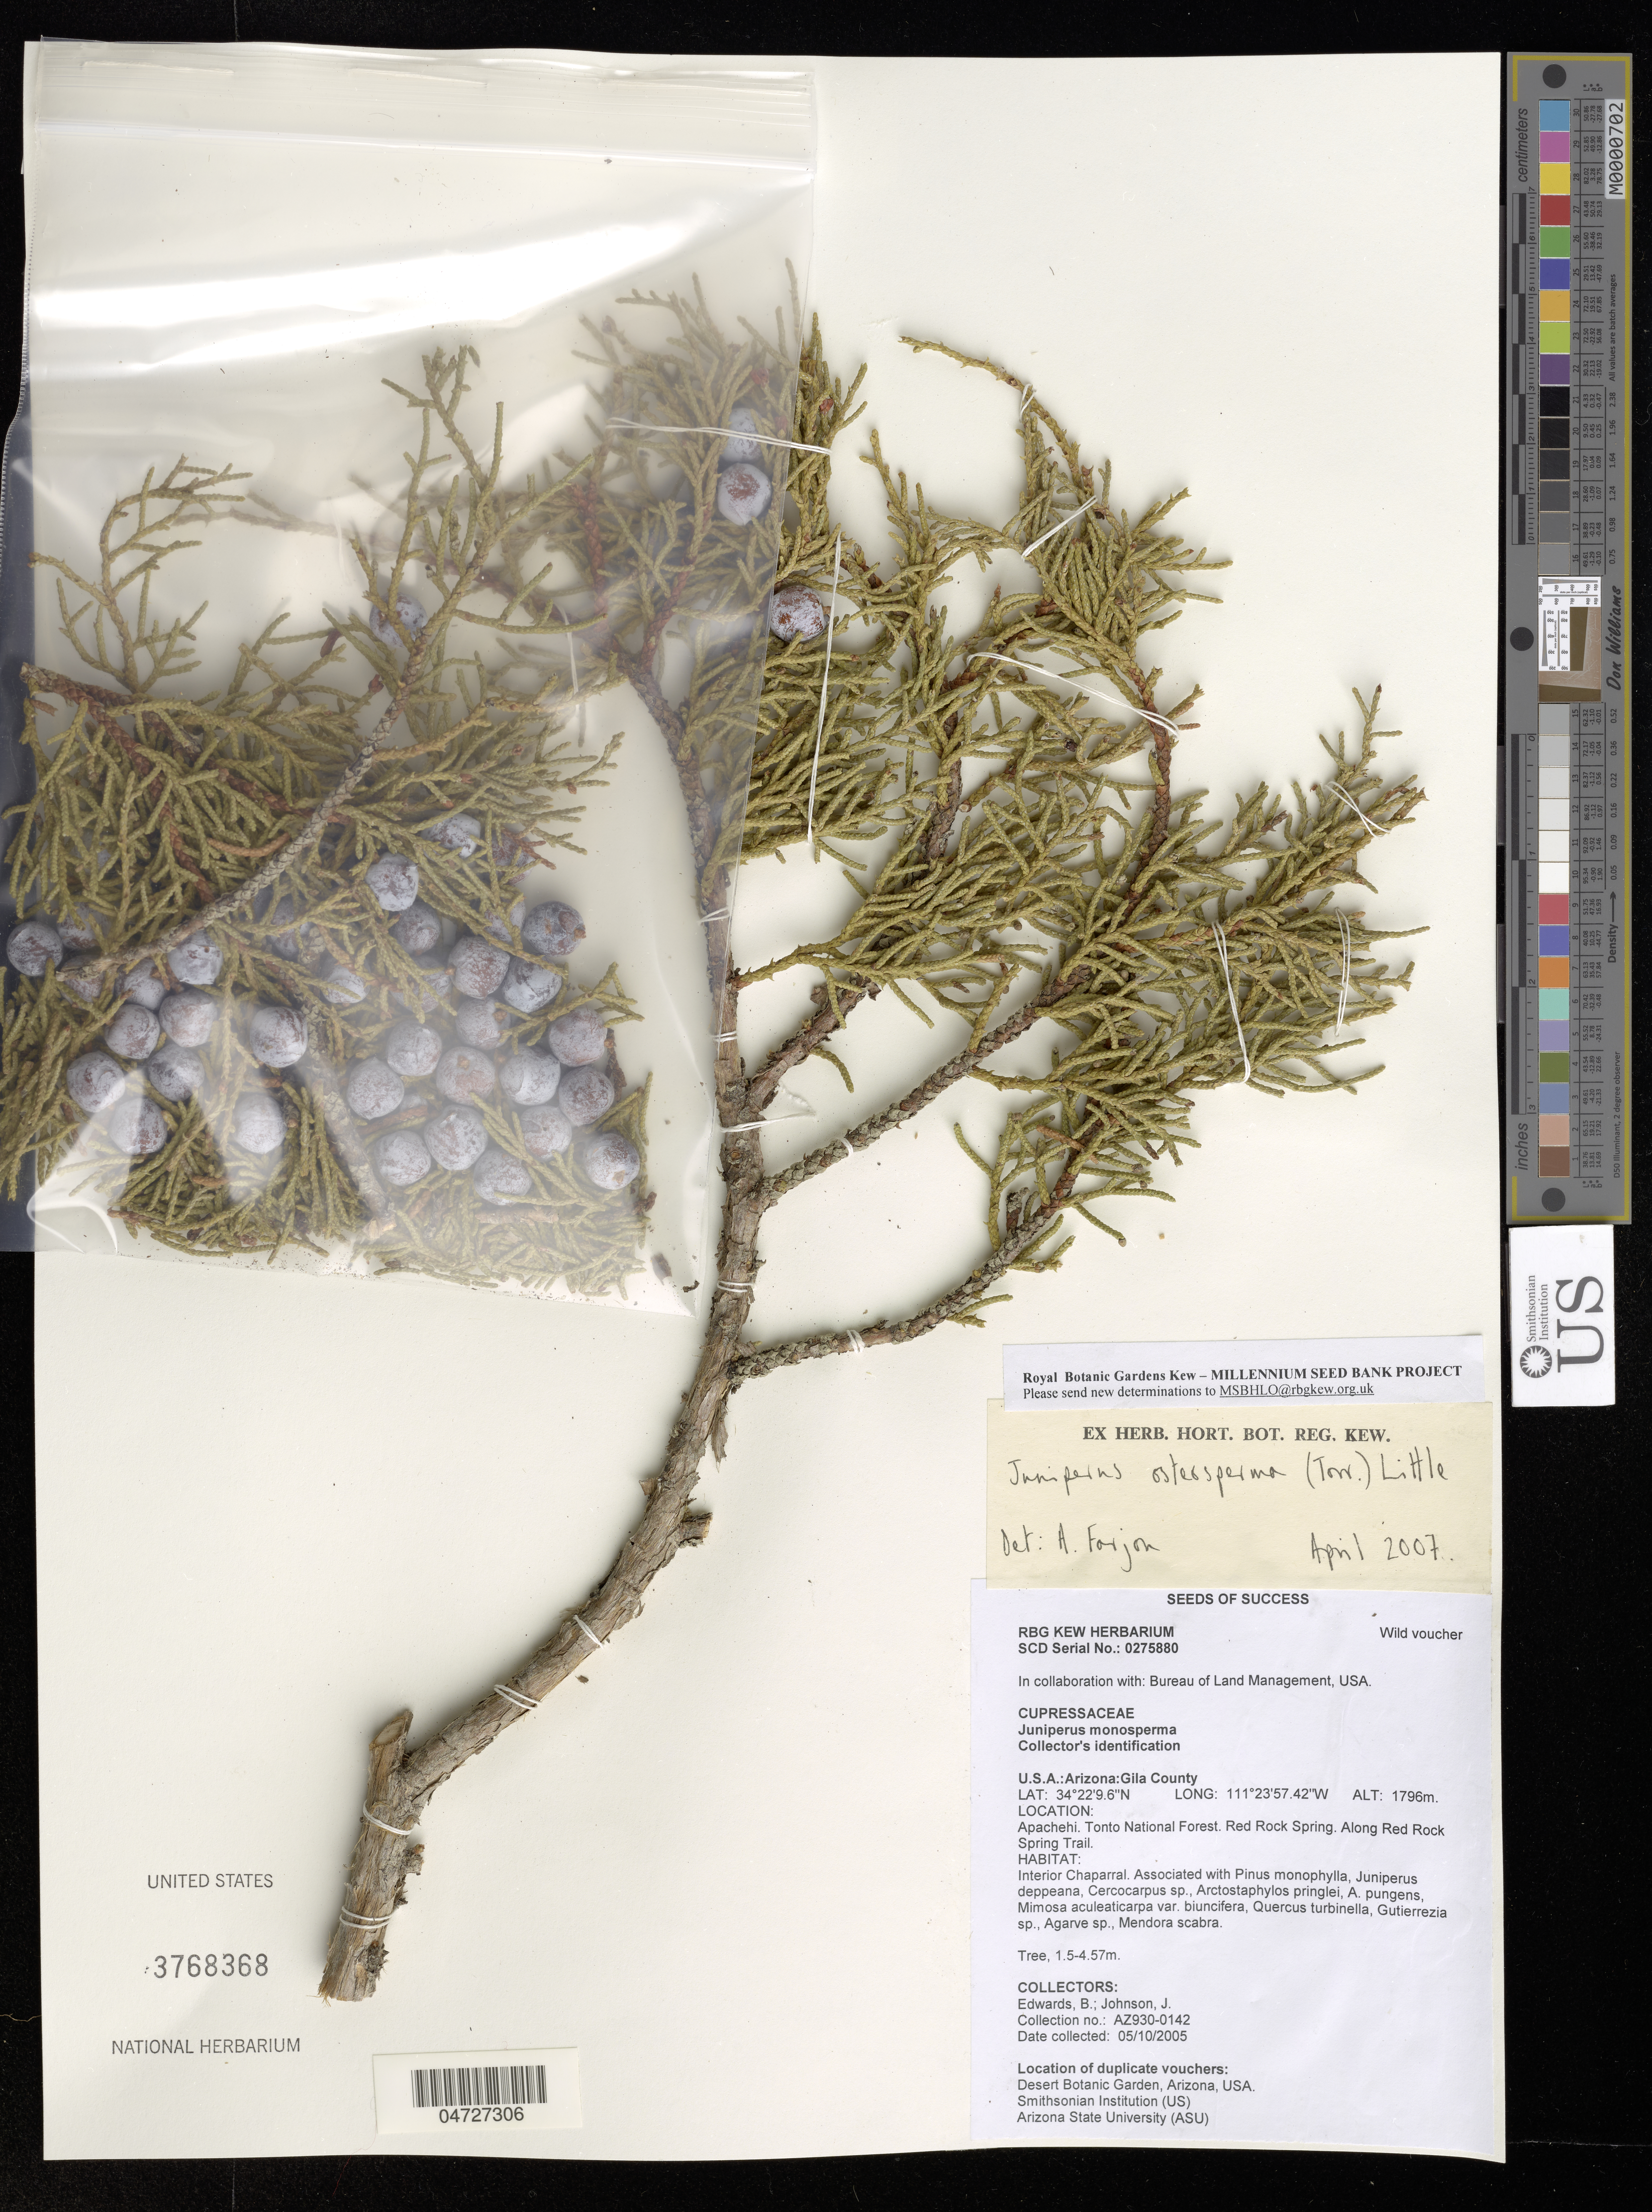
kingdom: Plantae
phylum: Tracheophyta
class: Pinopsida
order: Pinales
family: Cupressaceae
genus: Juniperus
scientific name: Juniperus osteosperma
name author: (Torr.) Little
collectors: B. Edwards & J. Johnson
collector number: AZ930-0142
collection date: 2005-10-05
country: United States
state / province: Arizona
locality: Gila County. Apachehi. Tonto National Forest. Red Rock Spring. Along Red Rock Spring Trail.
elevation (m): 1796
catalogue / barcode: US 3768368